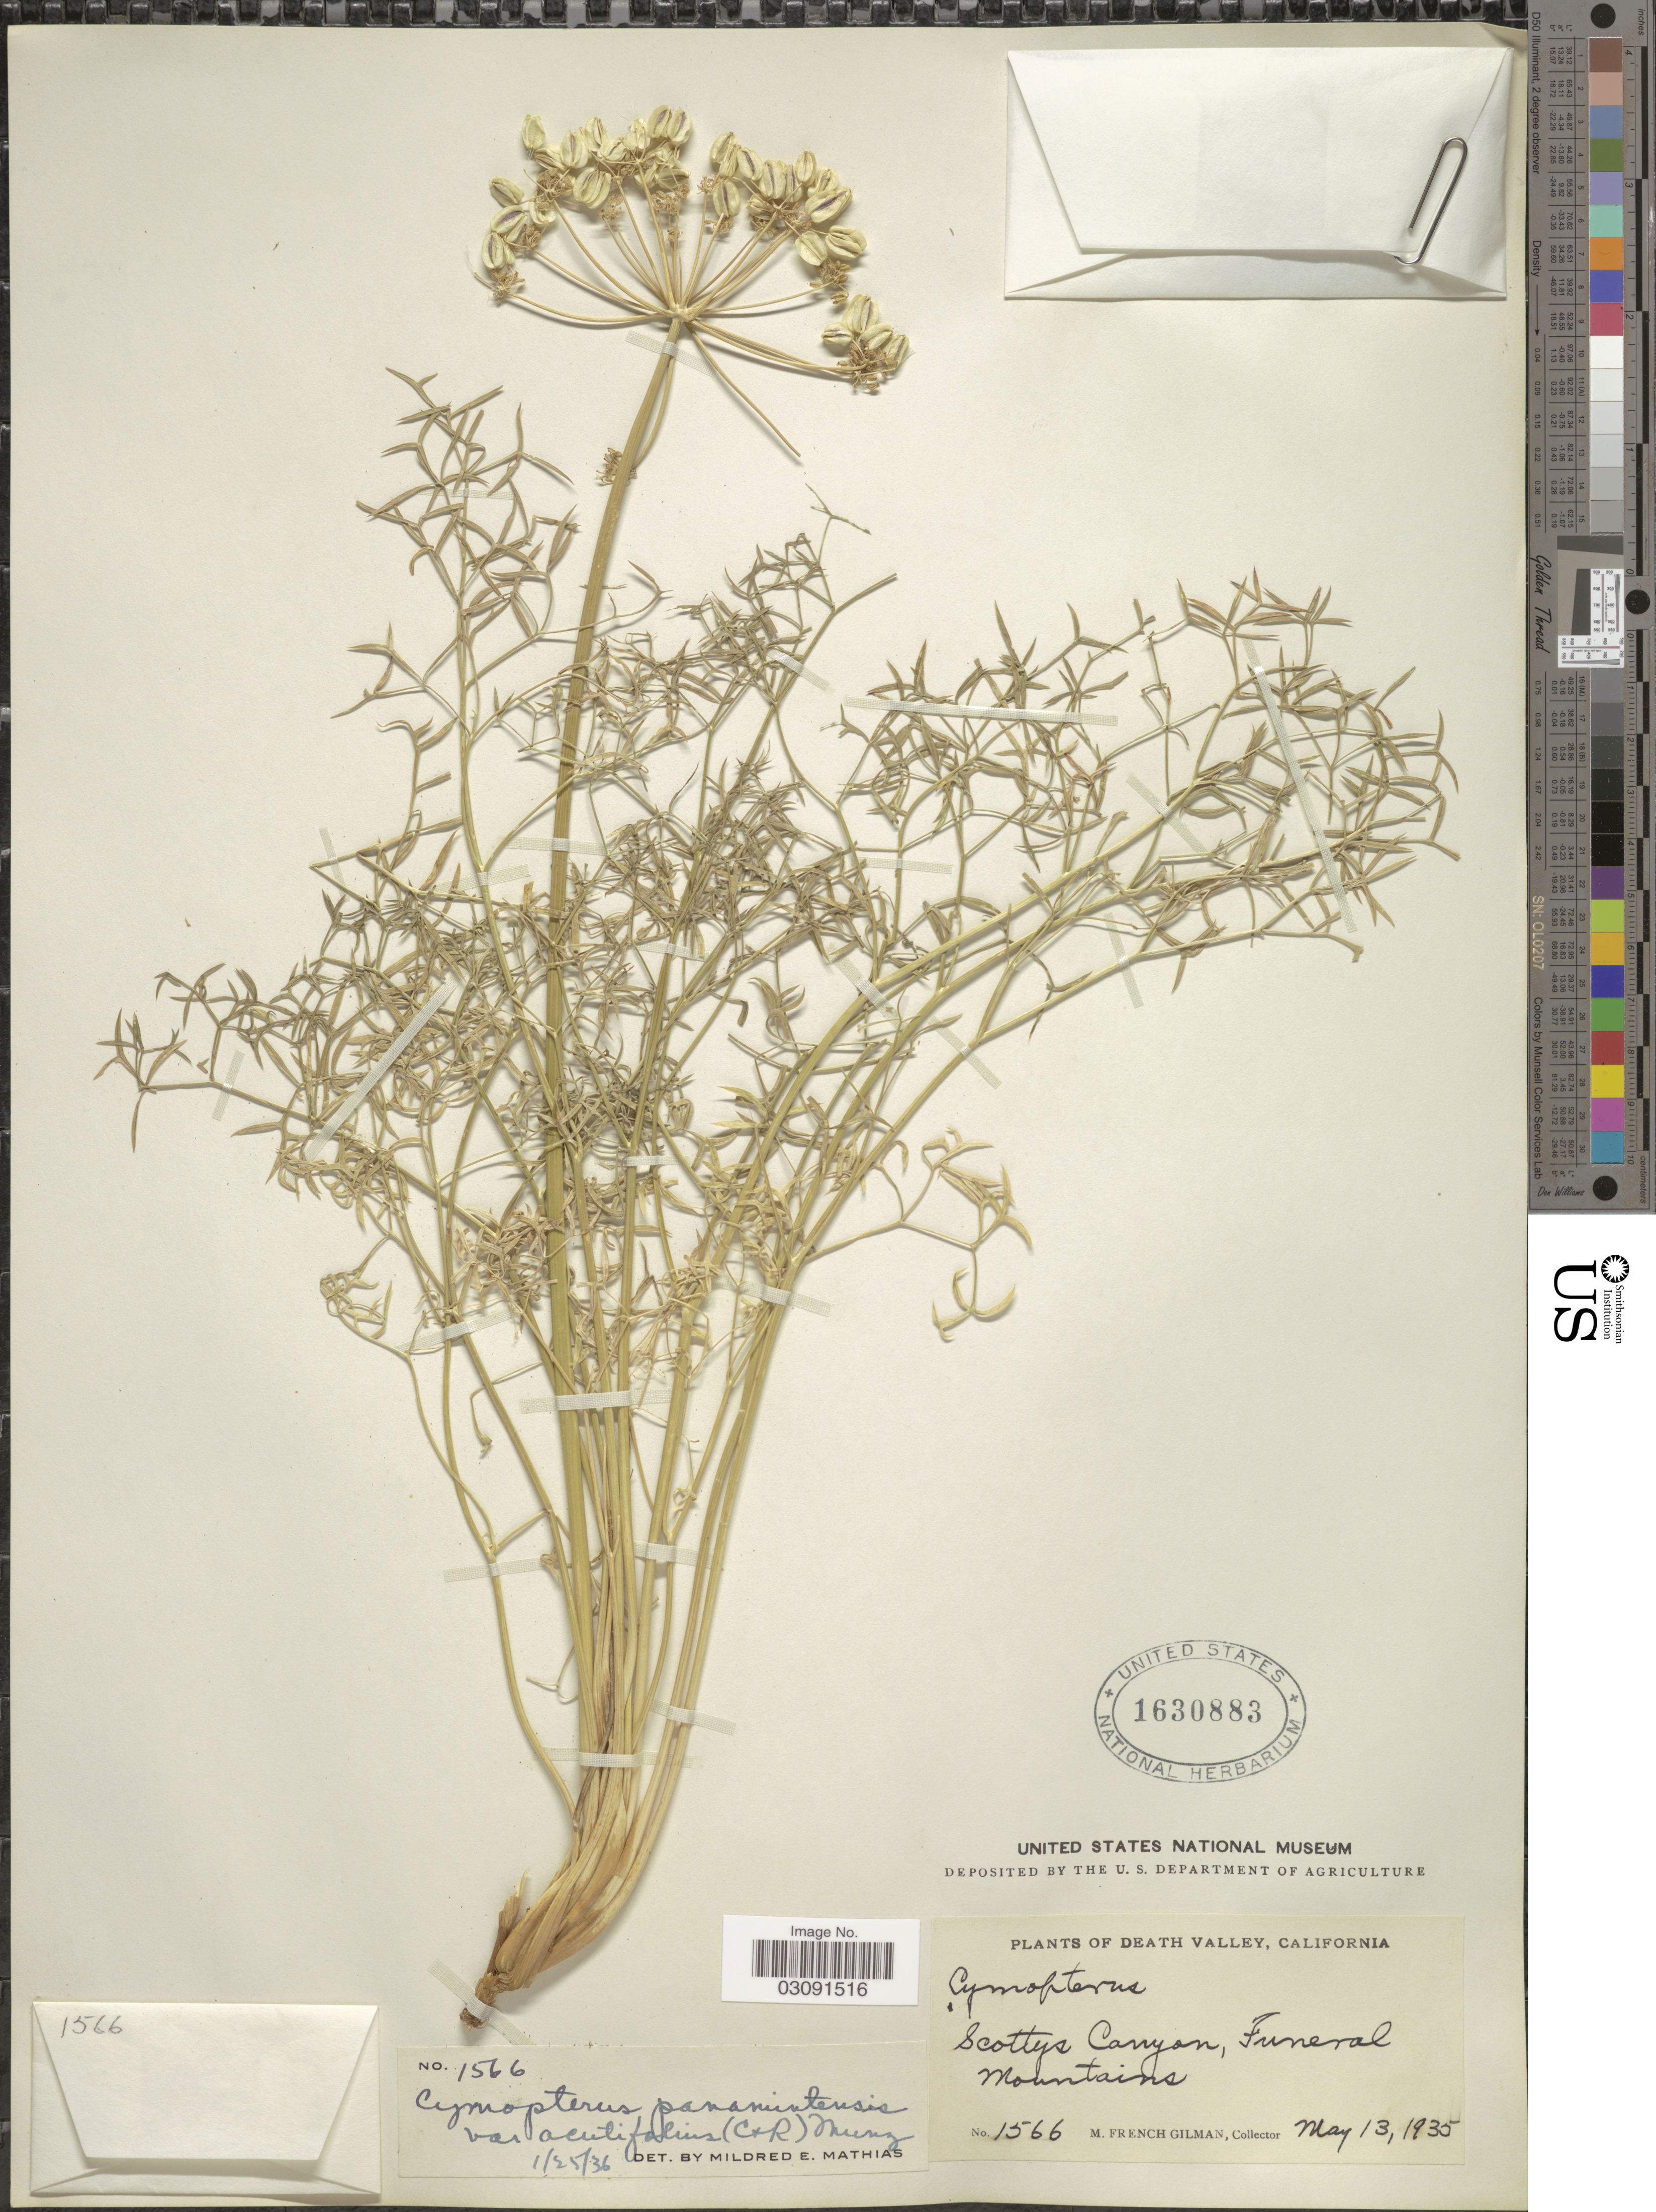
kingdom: Plantae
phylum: Tracheophyta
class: Magnoliopsida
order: Apiales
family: Apiaceae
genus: Cymopterus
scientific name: Cymopterus panamintensis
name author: J.M. Coult. & Rose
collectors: M. F. Gilman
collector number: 1566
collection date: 1935-05-13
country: United States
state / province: California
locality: Death Valley, Scottys Canyon, Funeral Mountains.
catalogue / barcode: US 1630883